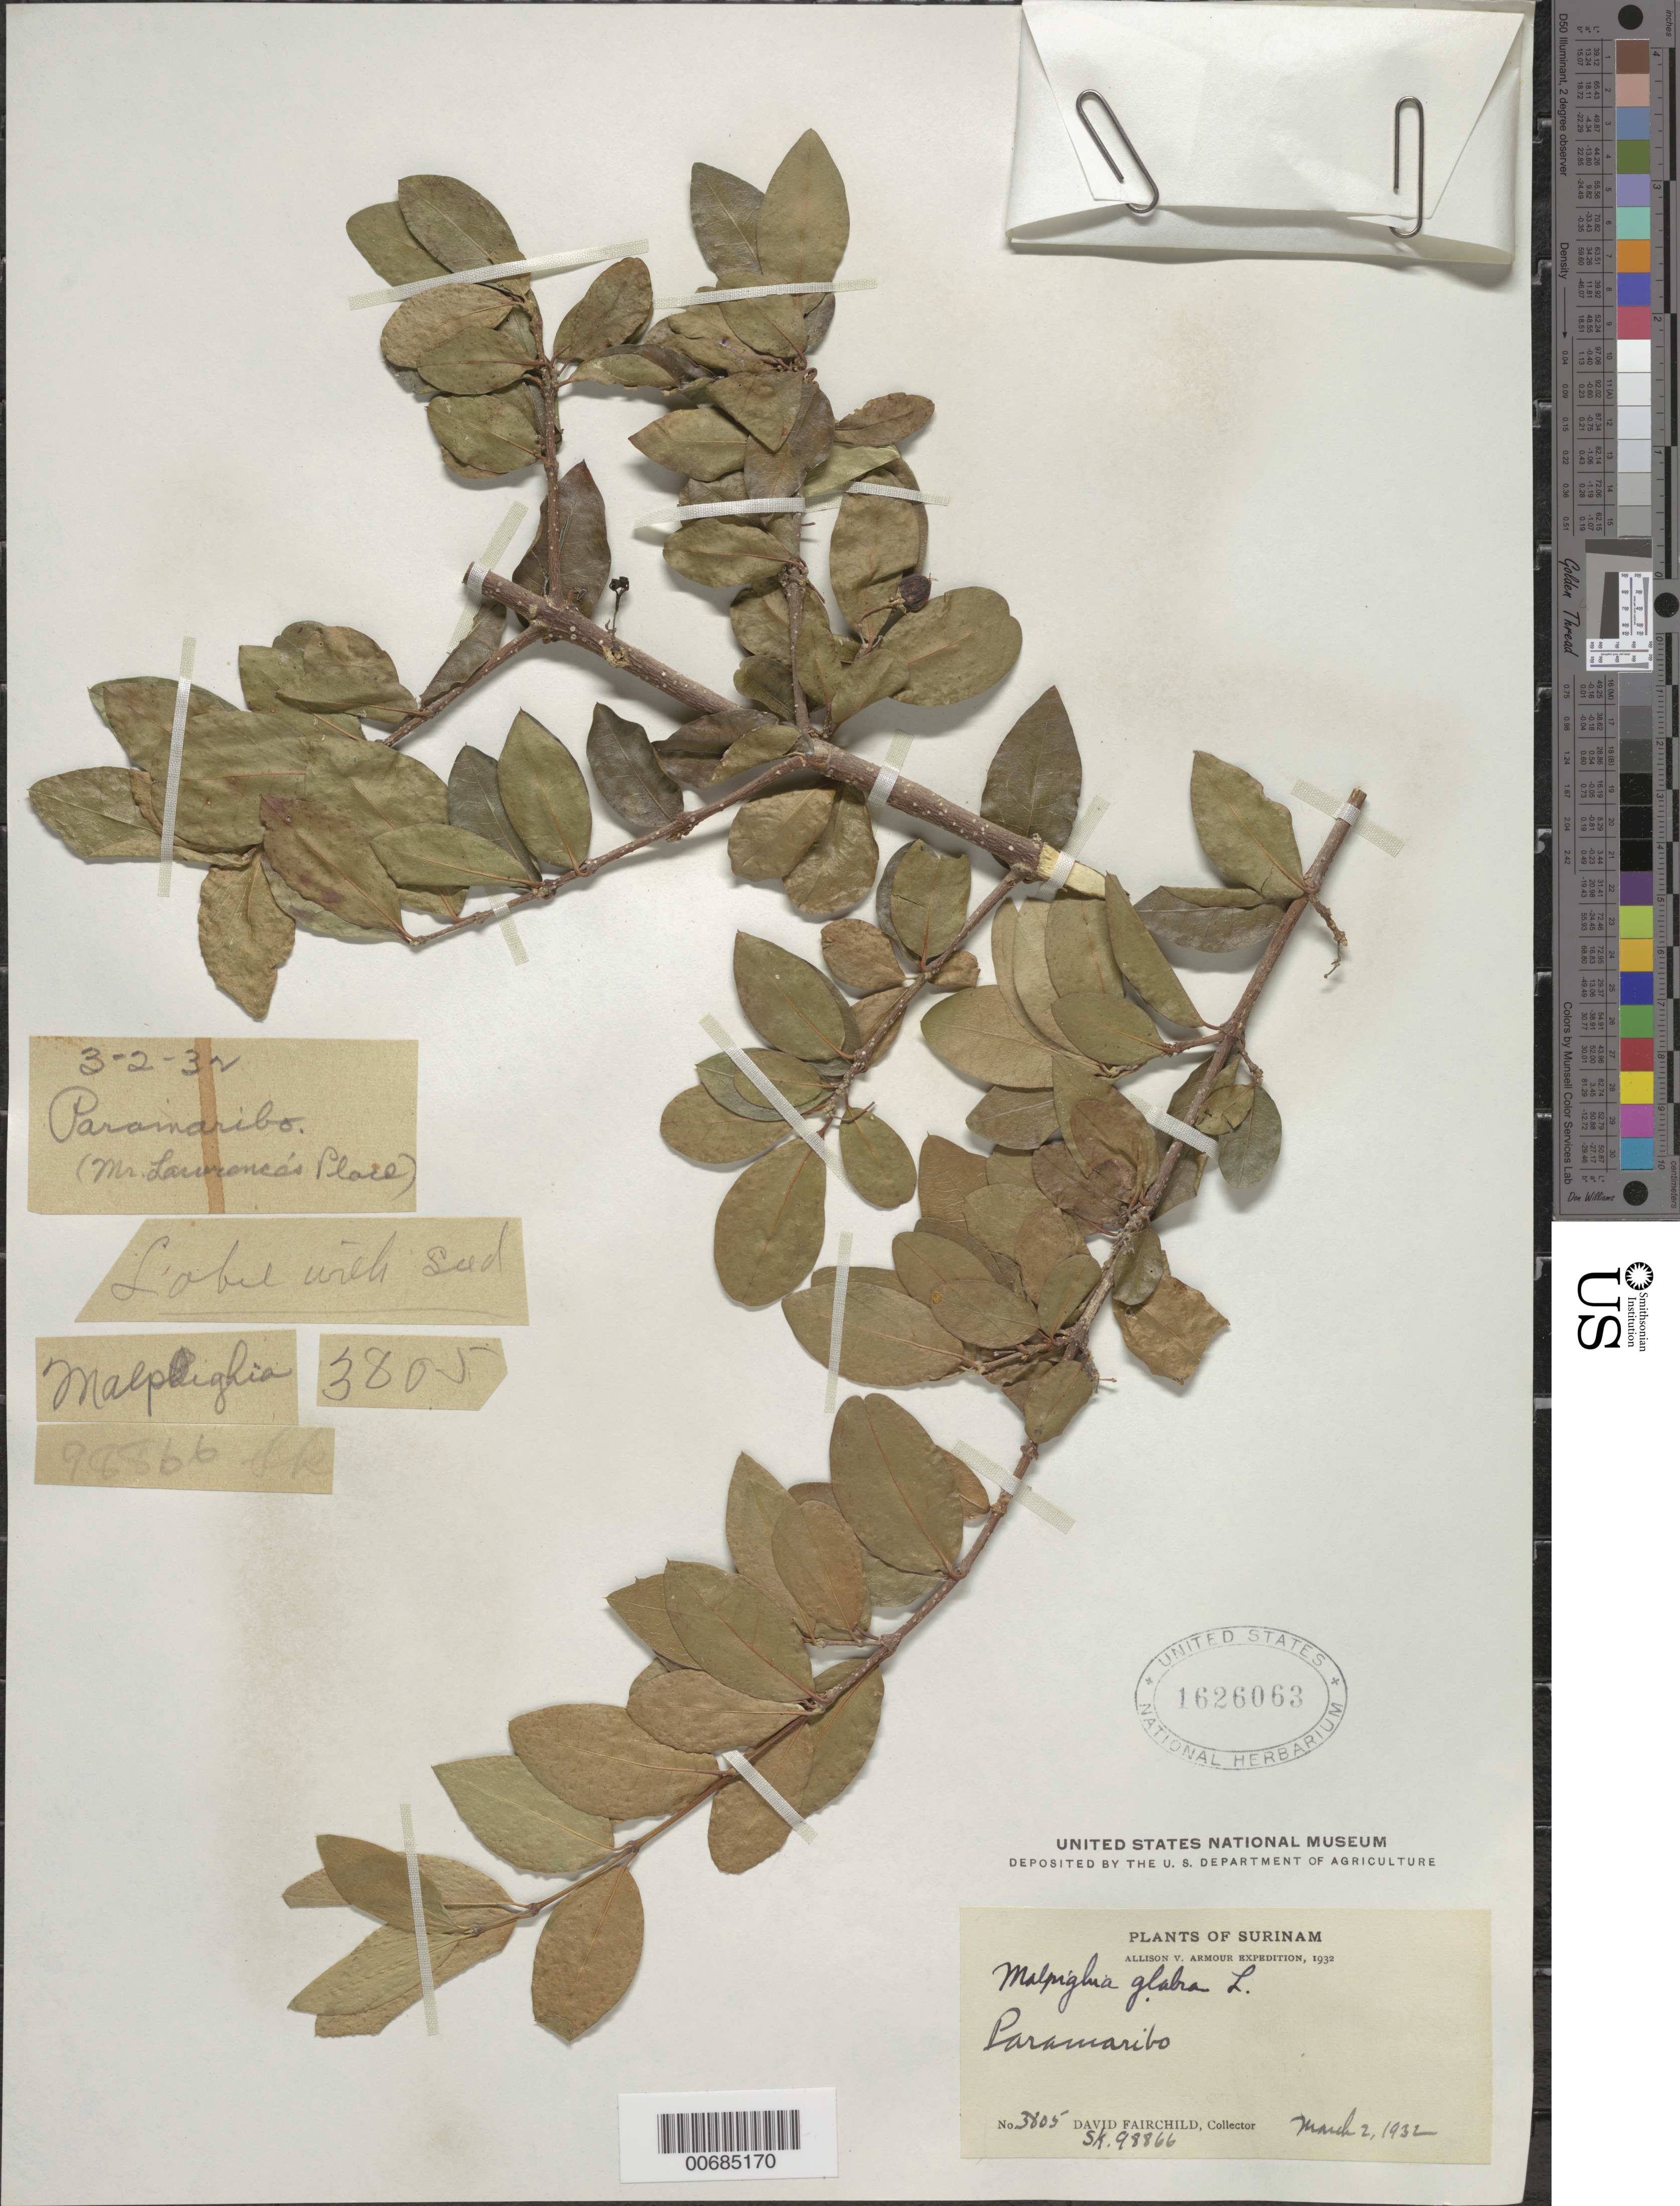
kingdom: Plantae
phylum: Tracheophyta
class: Magnoliopsida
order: Malpighiales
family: Malpighiaceae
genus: Malpighia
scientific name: Malpighia glabra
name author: L.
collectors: D. G. Fairchild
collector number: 3805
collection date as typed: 2-Mar-32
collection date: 1932-03-02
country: Suriname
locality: Paramaribo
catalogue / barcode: US 1626063